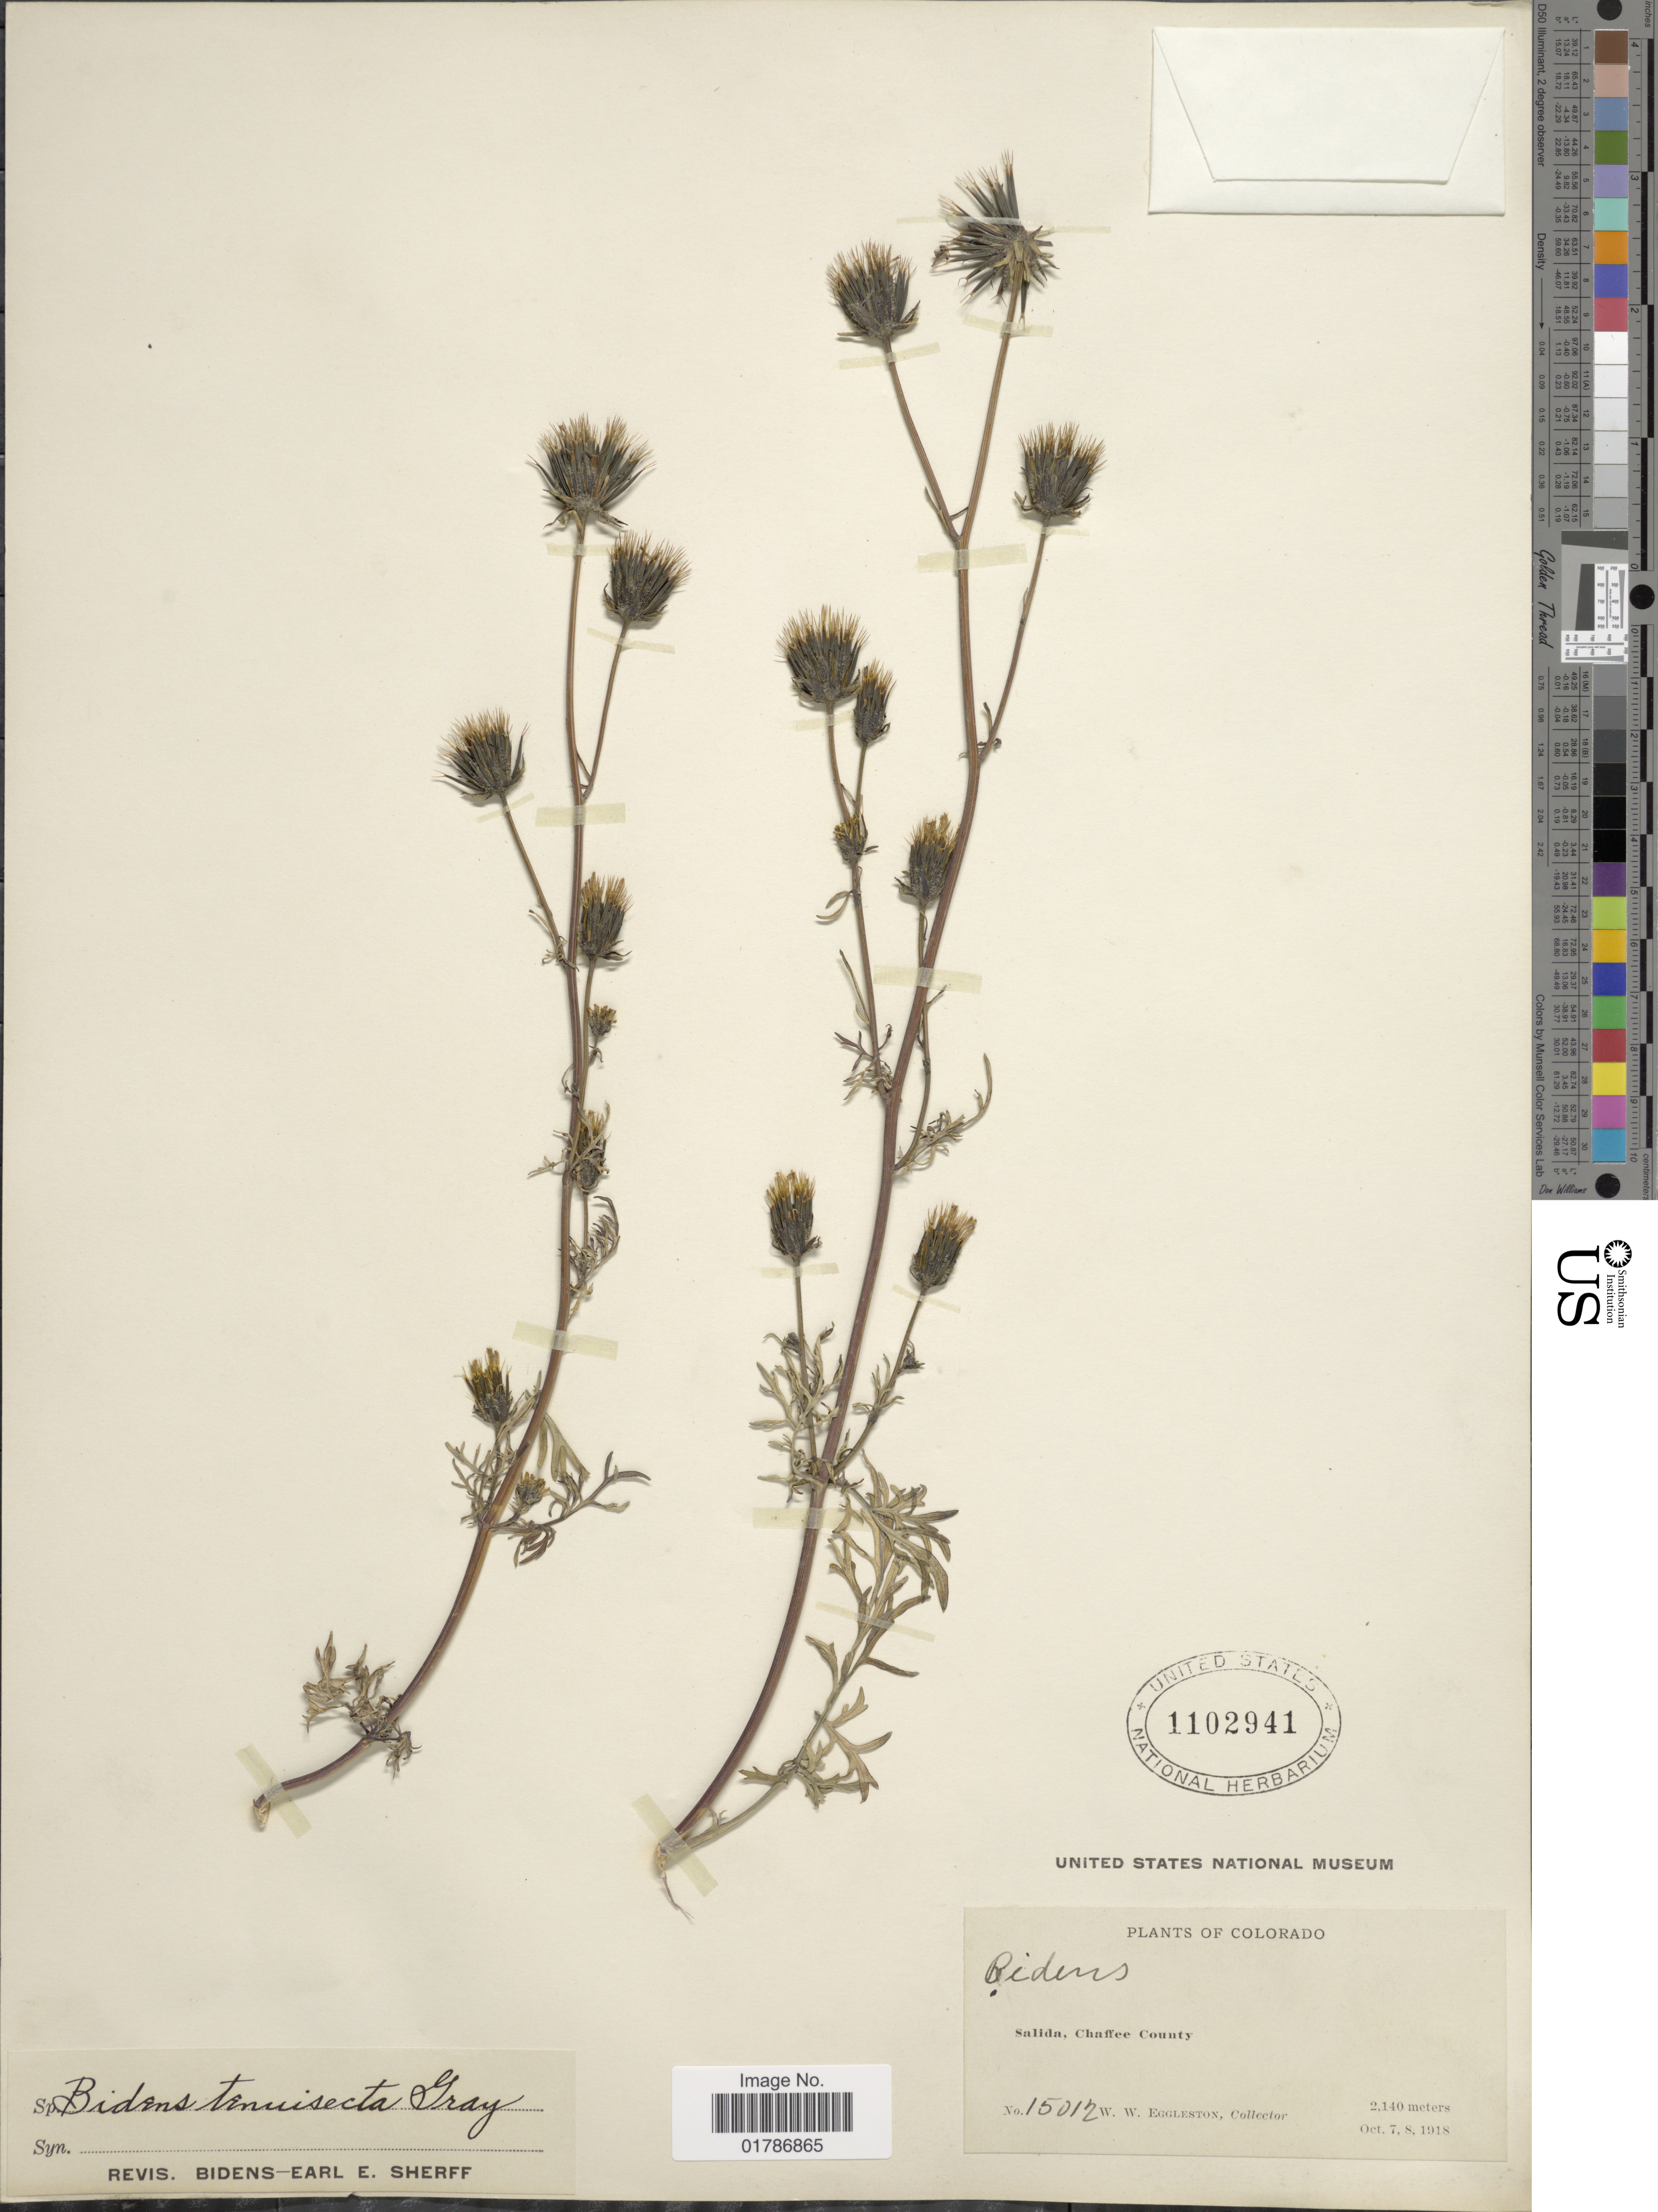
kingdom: Plantae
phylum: Tracheophyta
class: Magnoliopsida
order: Asterales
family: Asteraceae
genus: Bidens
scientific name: Bidens tenuisecta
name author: A. Gray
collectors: W. W. Eggleston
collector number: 15012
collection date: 1918-10-07/1918-10-08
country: United States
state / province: Colorado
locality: Salida, Chaffee County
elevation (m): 2140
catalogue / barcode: US 1102941